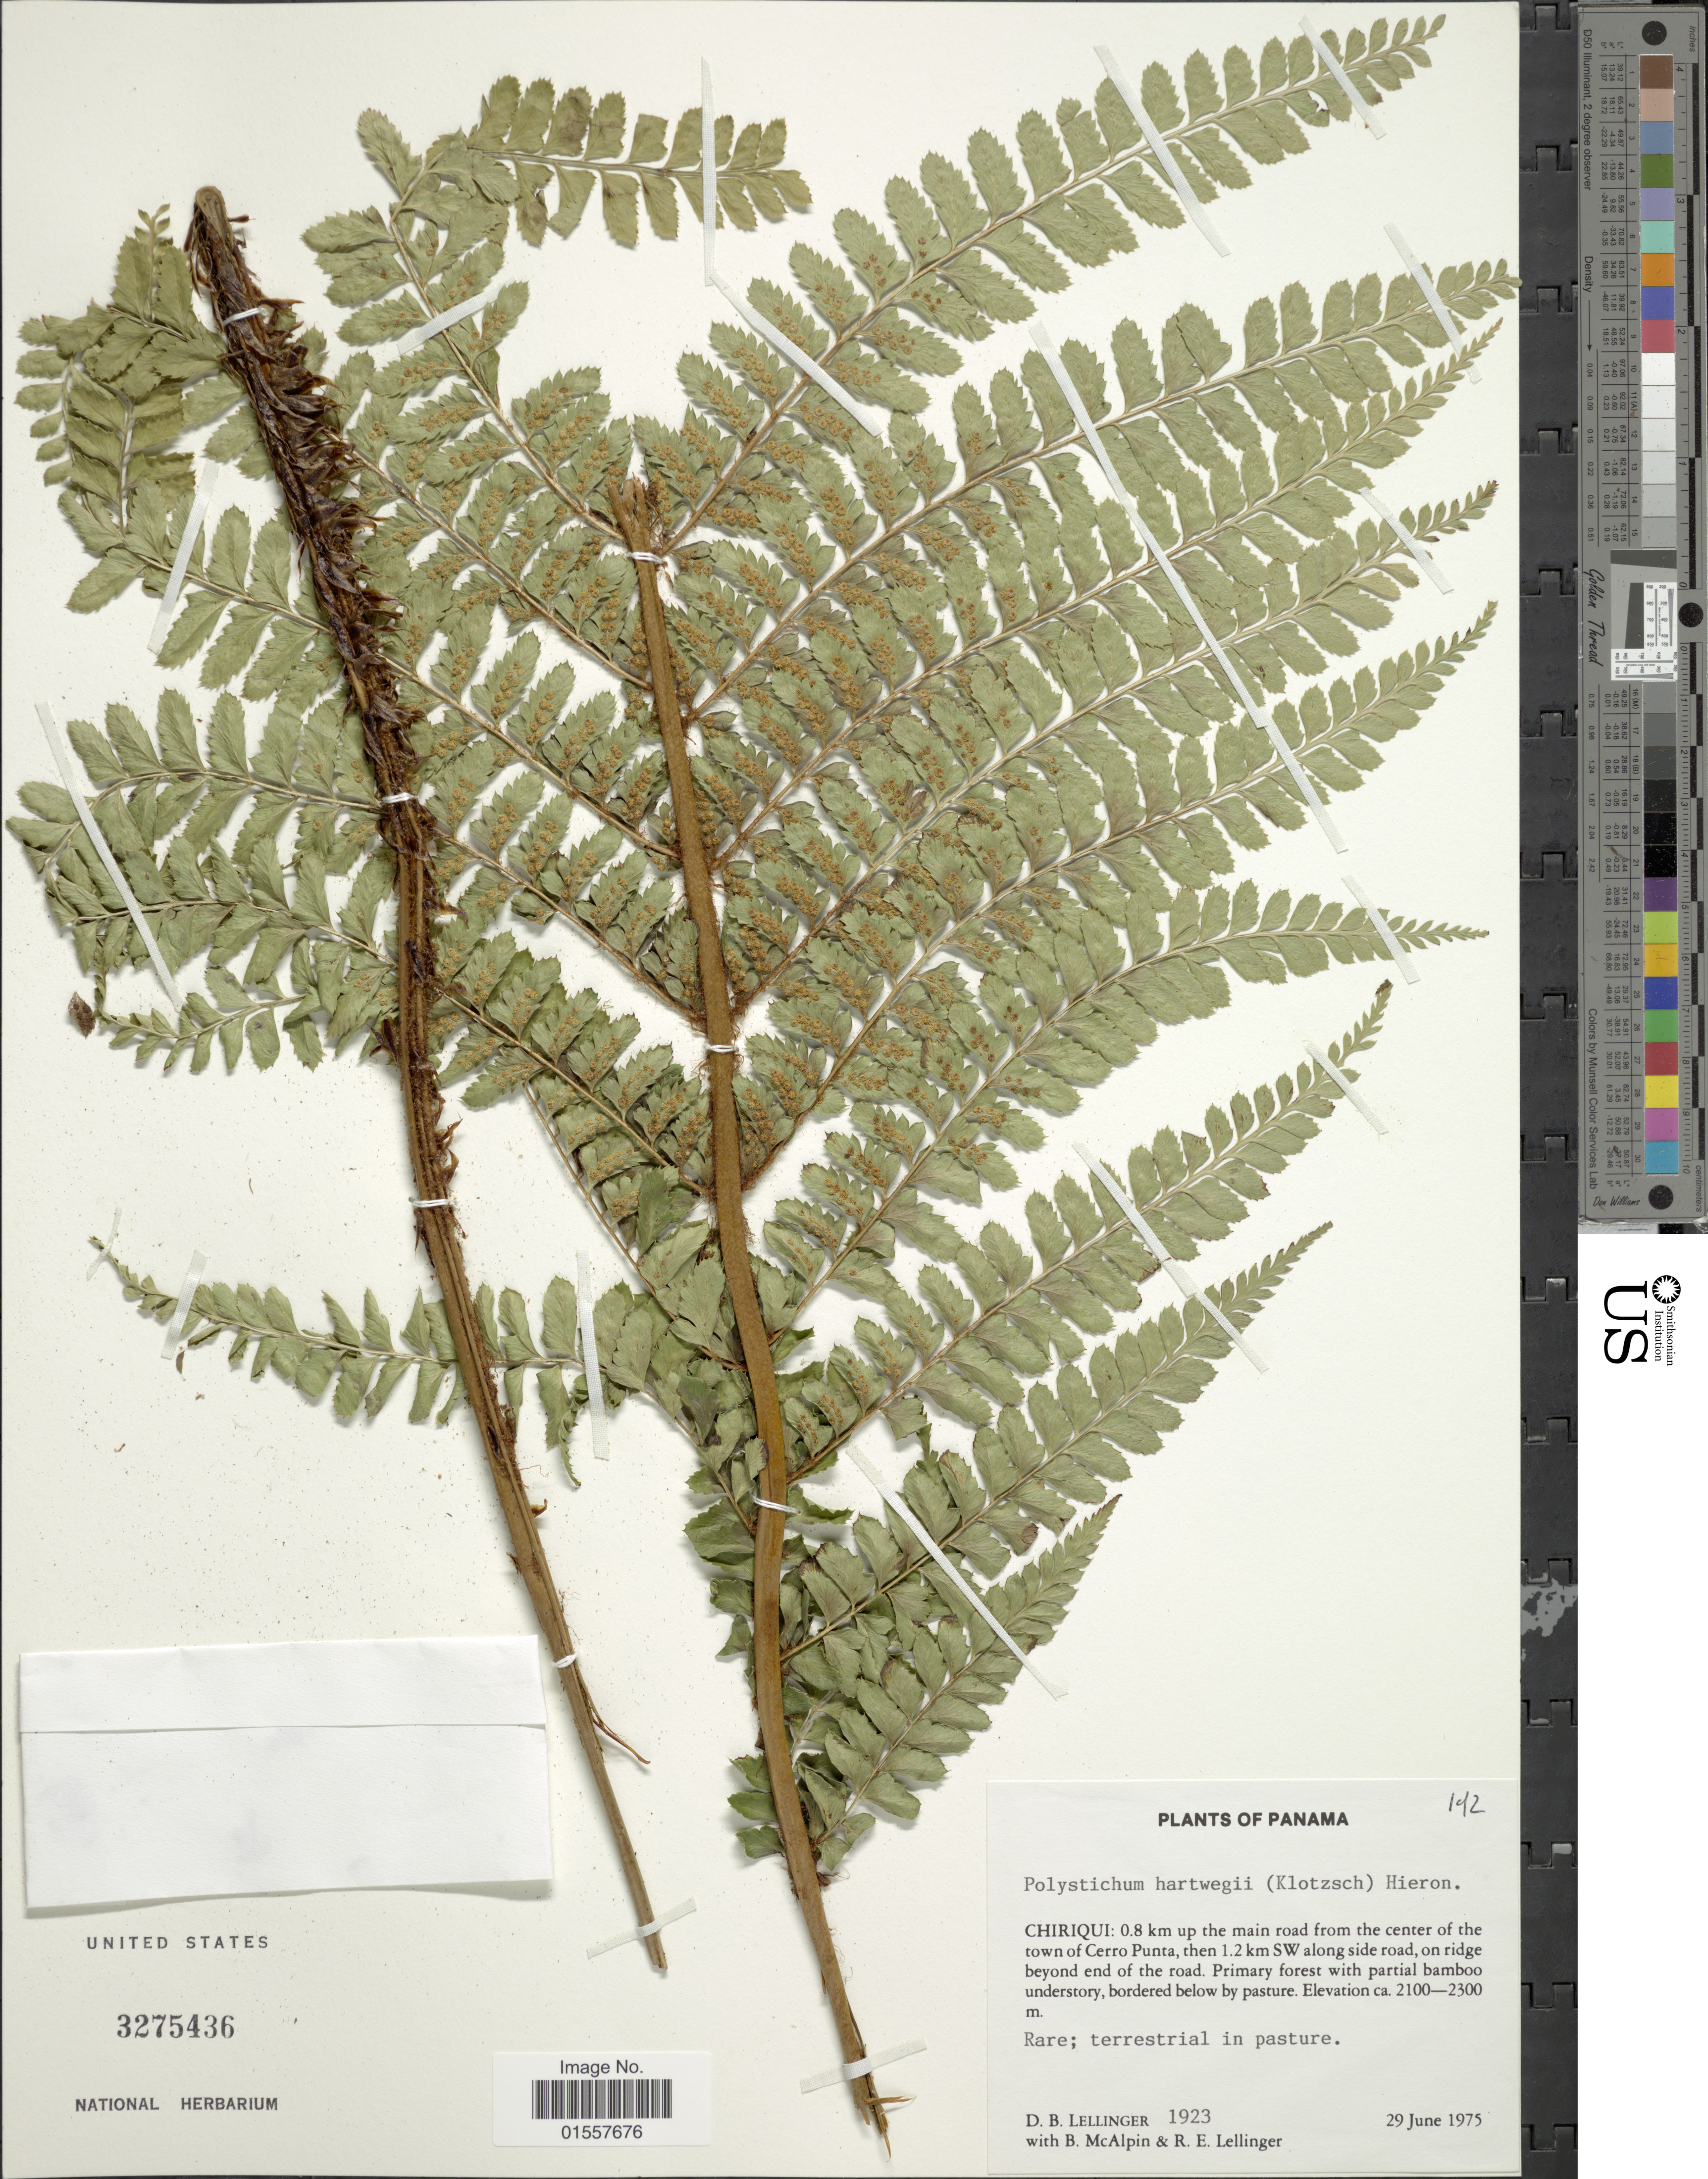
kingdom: Plantae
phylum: Tracheophyta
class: Polypodiopsida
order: Polypodiales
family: Dryopteridaceae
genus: Polystichum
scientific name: Polystichum hartwegii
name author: (Klotzsch) Hieron.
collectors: D. B. Lellinger, B. McAlpin & R. E. Lellinger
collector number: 1923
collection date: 1975-06-29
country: Panama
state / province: Chiriqui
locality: Chiriqui: 0.8 km up the main road from the center of the town of Cerro Punta, then 1.2 km SW along side road, on ridge beyond end of the road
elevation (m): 2100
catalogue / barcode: US 3275436